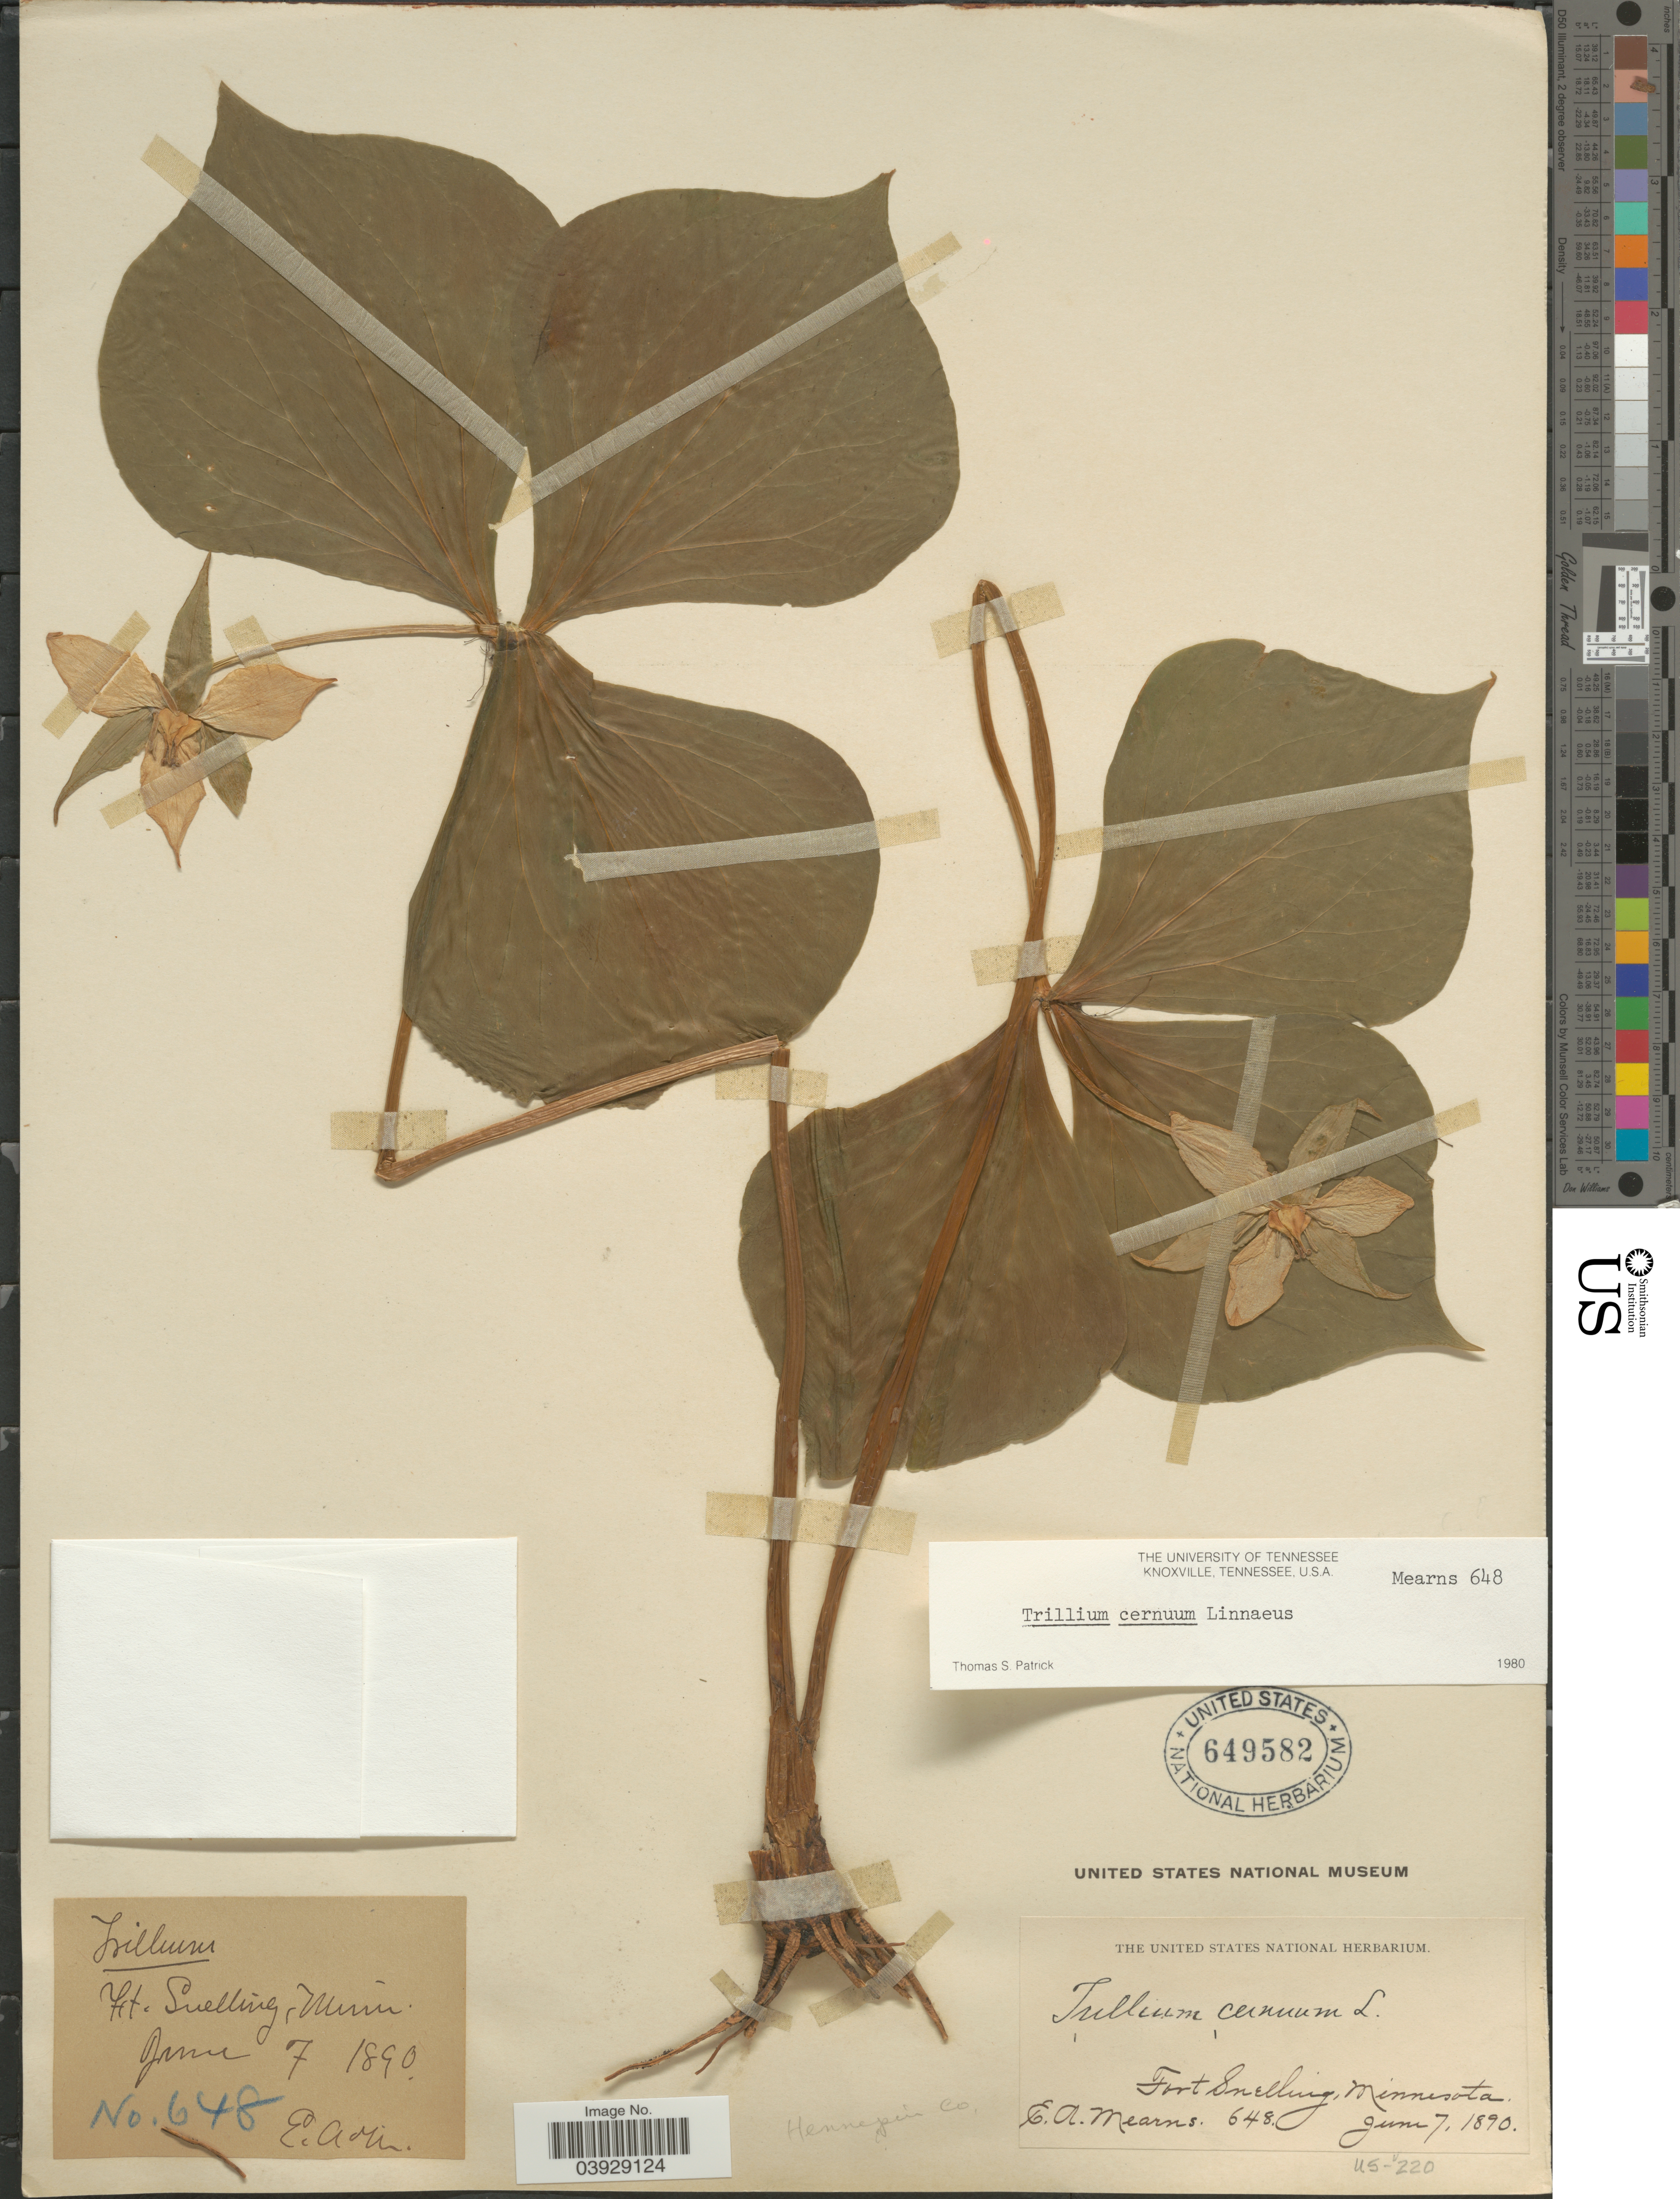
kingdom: Plantae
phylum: Tracheophyta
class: Liliopsida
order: Liliales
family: Melanthiaceae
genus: Trillium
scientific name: Trillium cernuum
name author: L.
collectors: E. A. Mearns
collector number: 648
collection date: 1890-06-07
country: United States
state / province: Minnesota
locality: Fort Snelling. Hennepin Co.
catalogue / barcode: US 649582